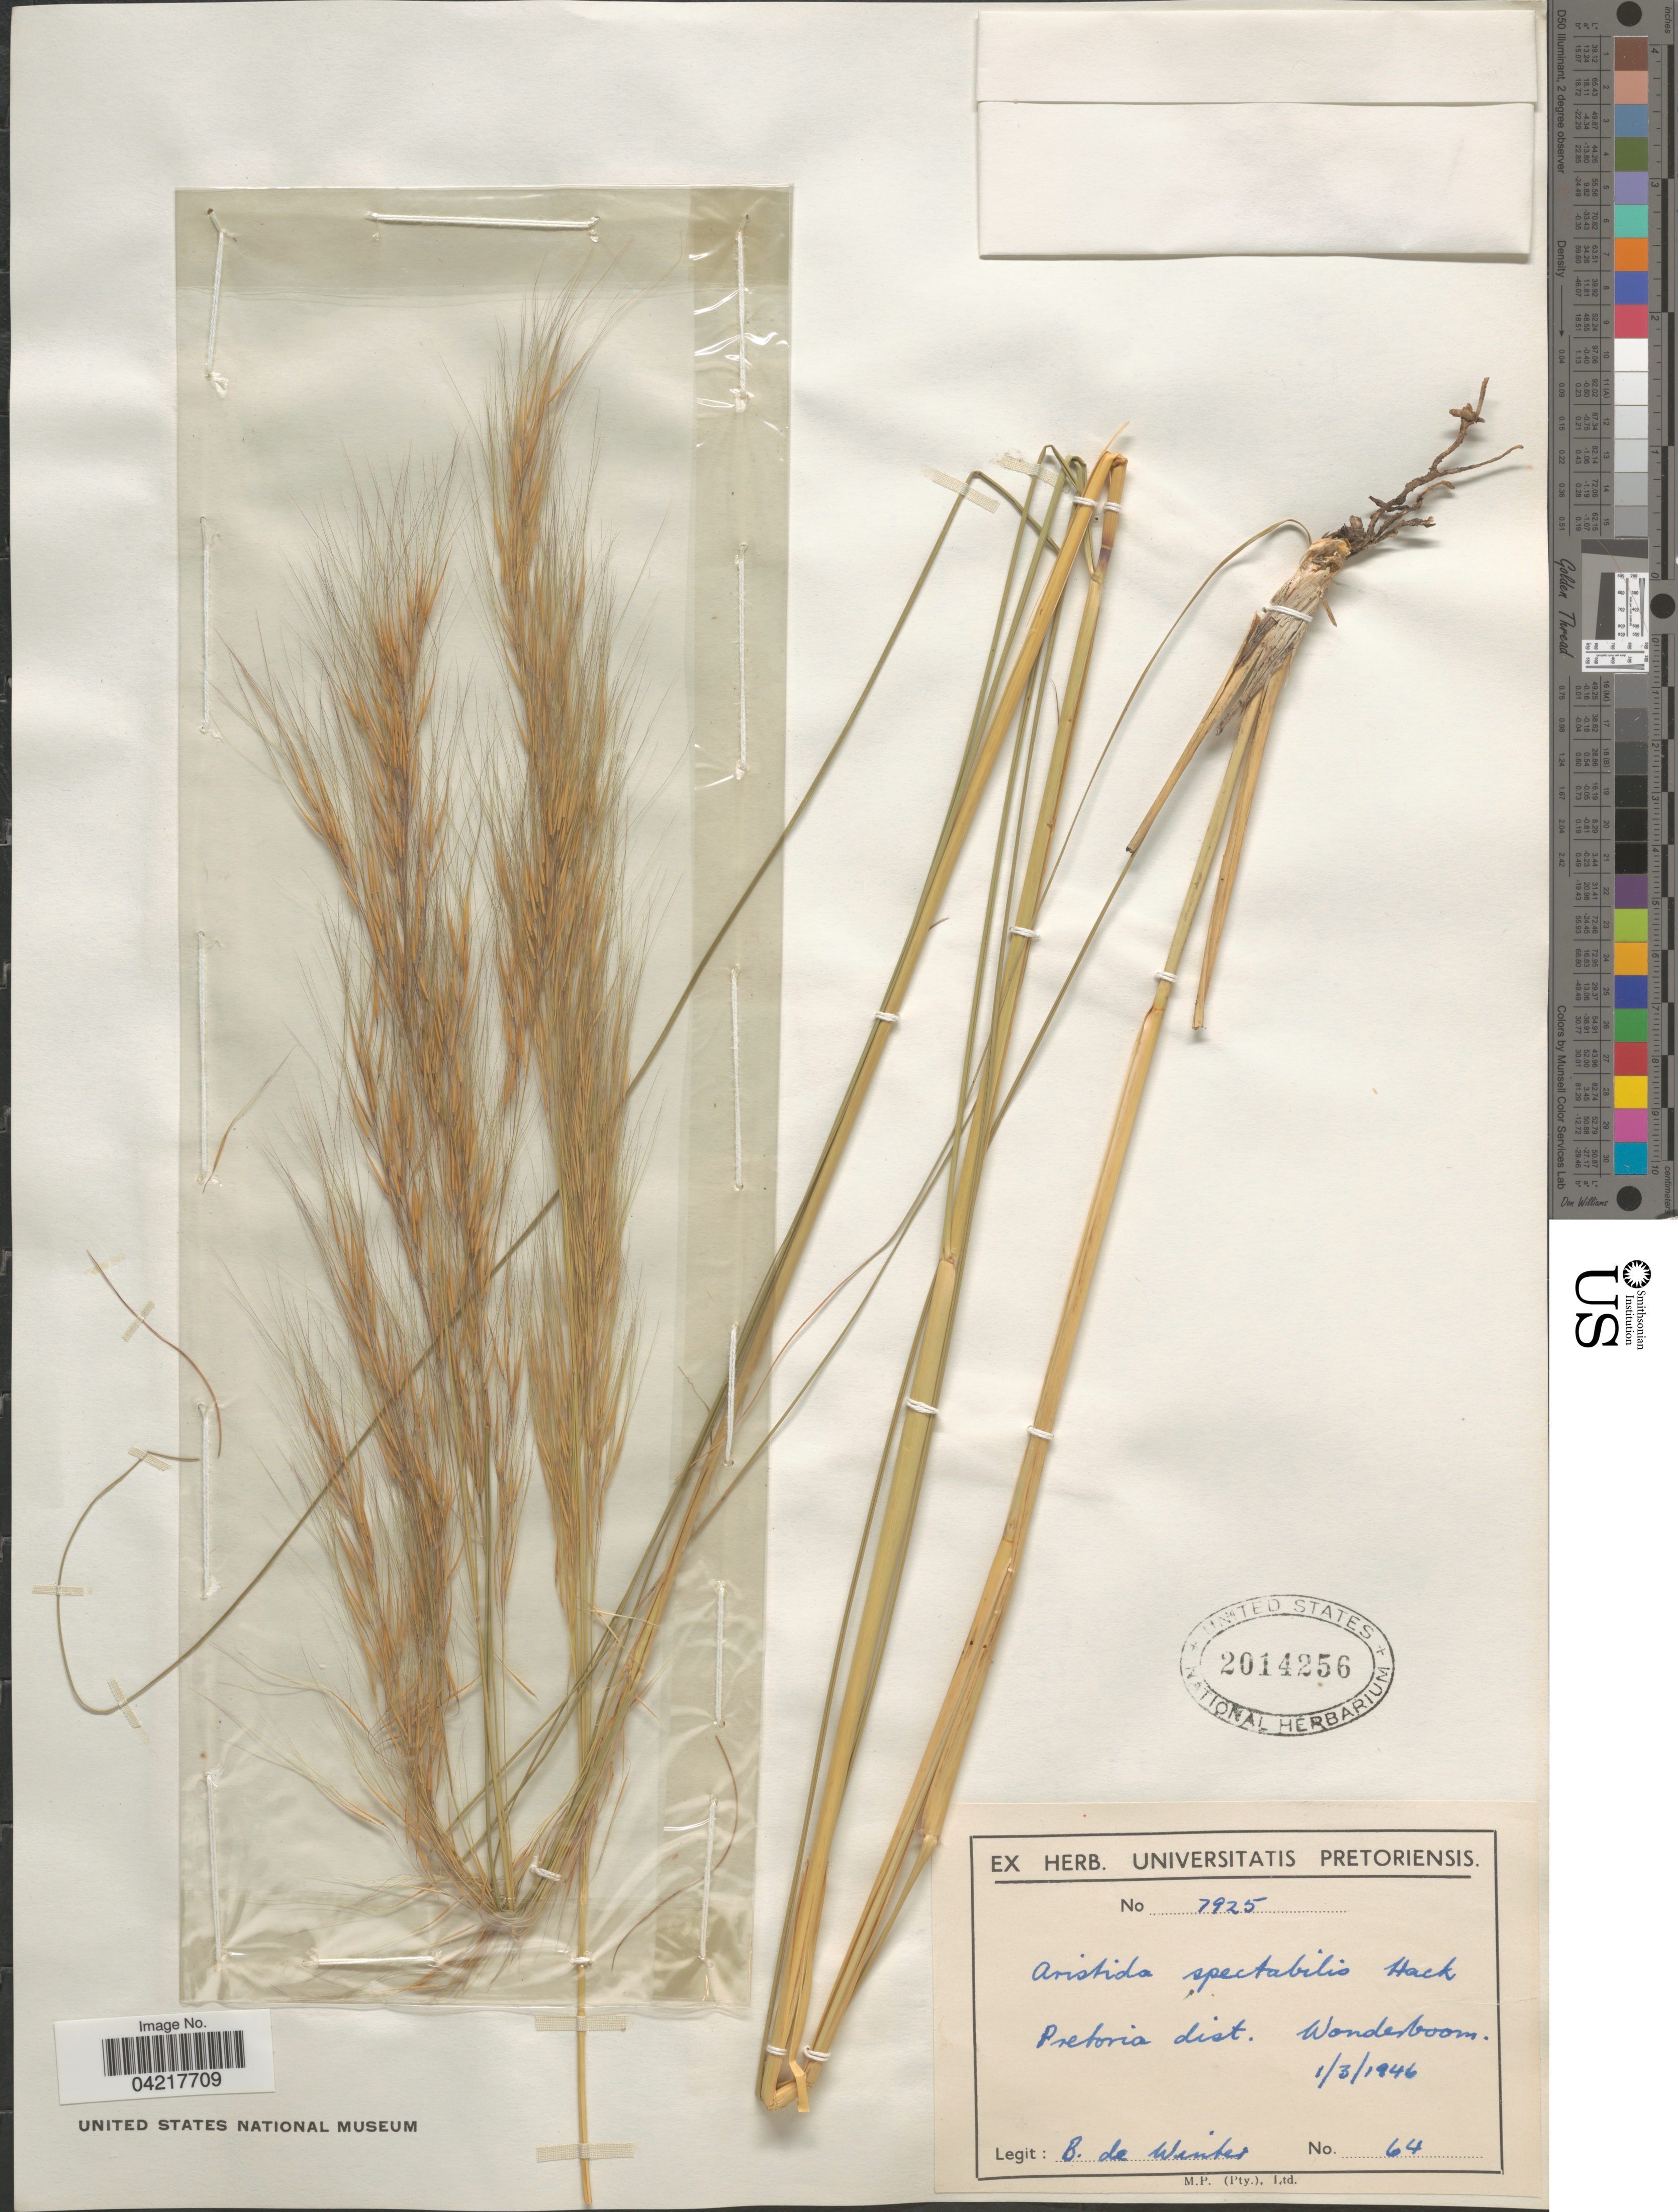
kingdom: Plantae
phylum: Tracheophyta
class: Liliopsida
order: Poales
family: Poaceae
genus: Aristida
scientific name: Aristida spectabilis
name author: Hack.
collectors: B. de Winter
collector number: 64/7925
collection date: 1946-03-01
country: South Africa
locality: Pretoria dist. Wonderboom.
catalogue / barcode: US 2014256